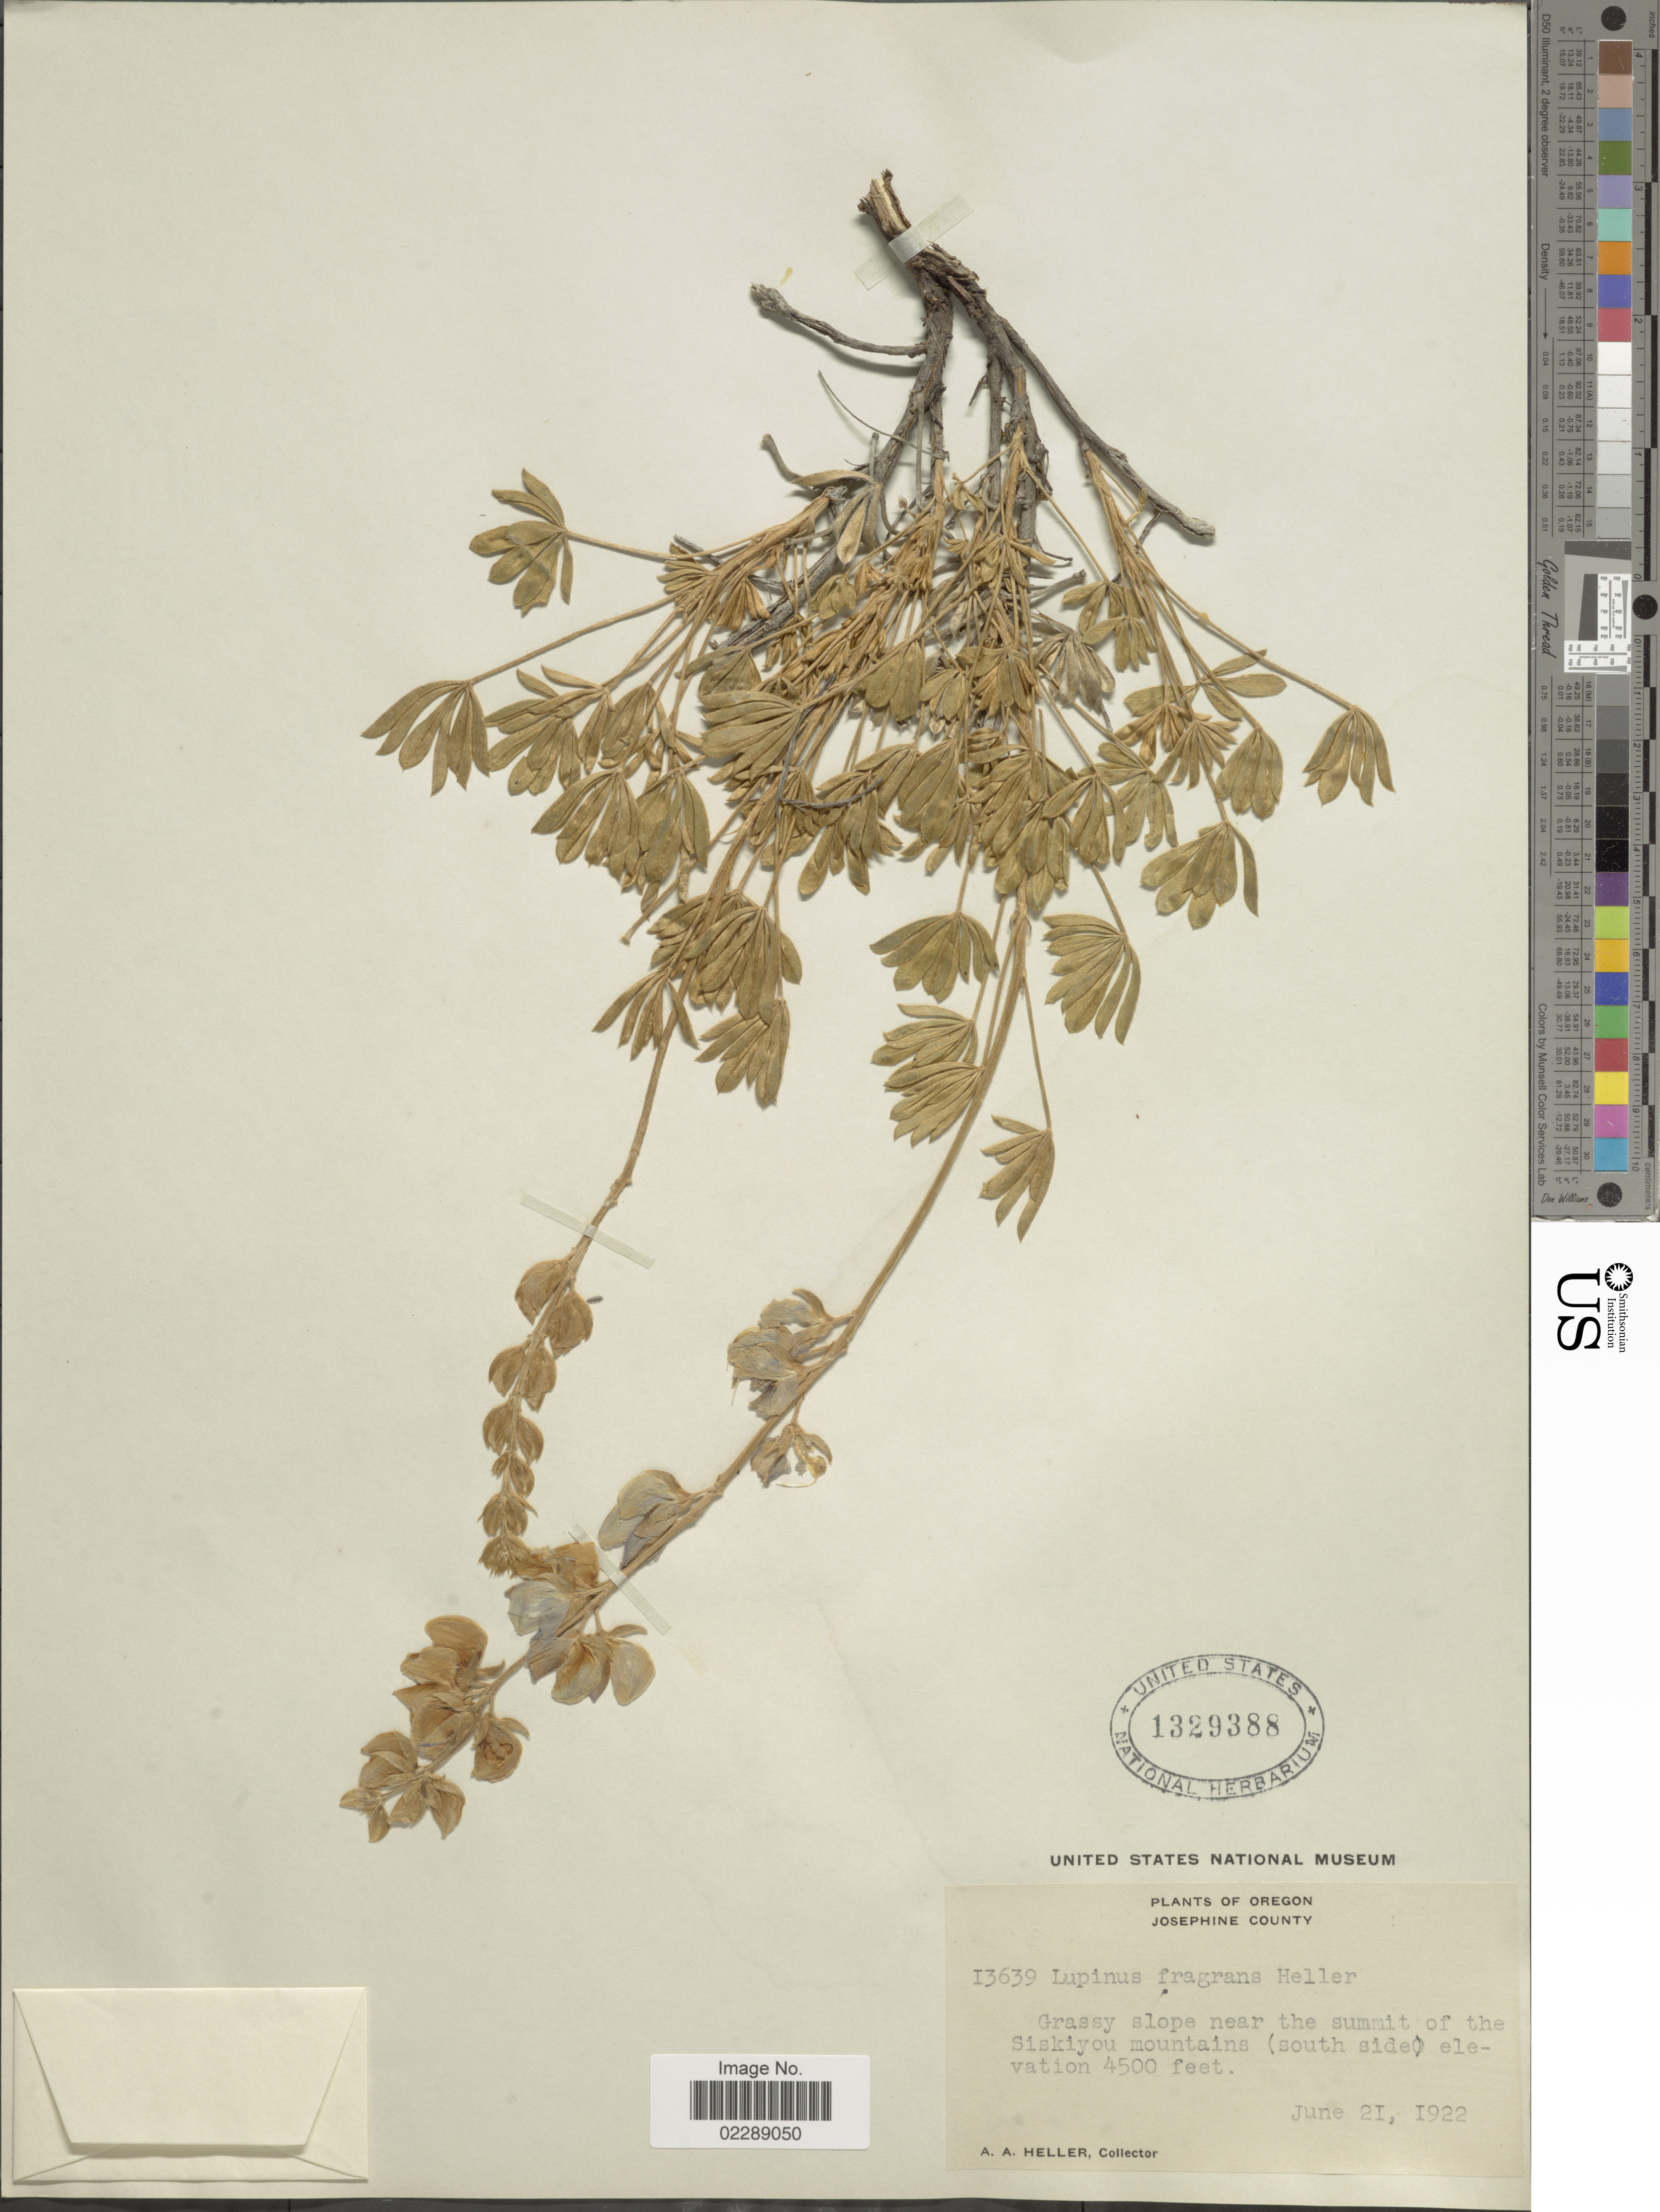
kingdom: Plantae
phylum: Tracheophyta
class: Magnoliopsida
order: Fabales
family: Fabaceae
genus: Lupinus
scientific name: Lupinus fragrans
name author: A. Heller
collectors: A. A. Heller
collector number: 13639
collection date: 1922-06-21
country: United States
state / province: Oregon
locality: Josephine County, Grassy slope near the summit of the Siskiyou mountains (south side)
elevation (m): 1372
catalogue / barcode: US 1329388